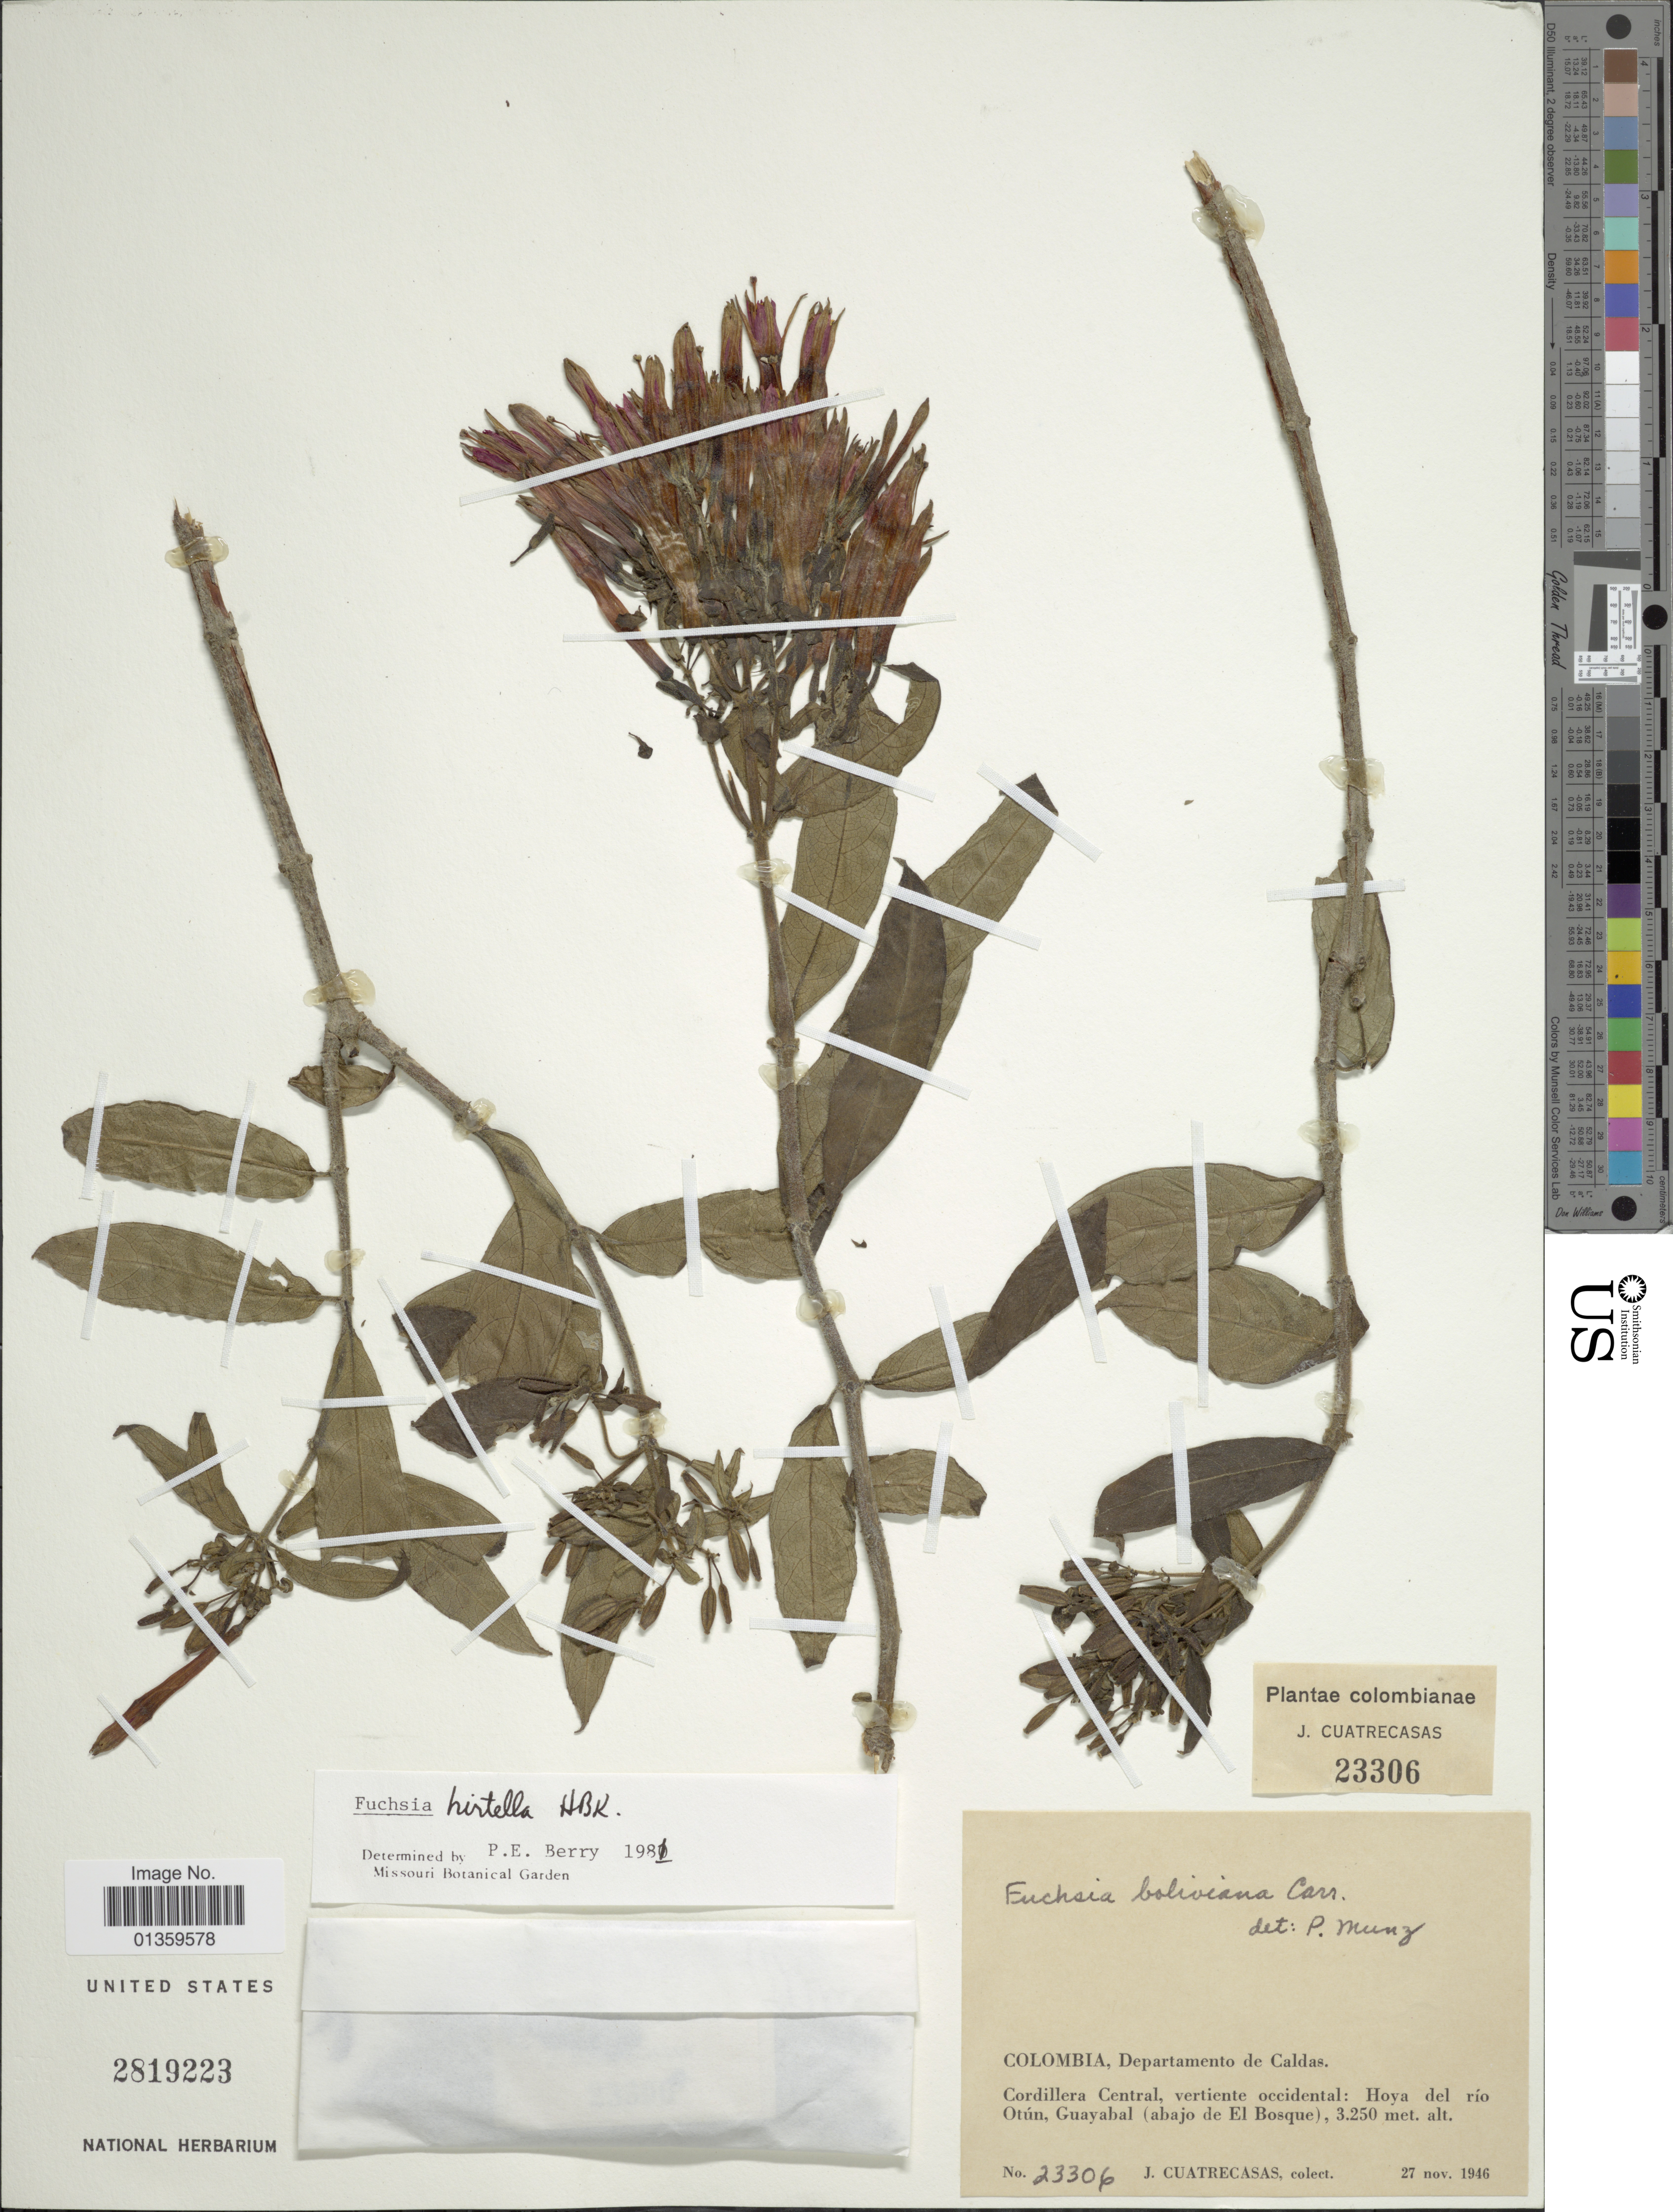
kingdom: Plantae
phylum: Tracheophyta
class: Magnoliopsida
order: Myrtales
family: Onagraceae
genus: Fuchsia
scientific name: Fuchsia hirtella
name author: Kunth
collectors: J. Cuatrecasas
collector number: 23306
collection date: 1946-11-27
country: Colombia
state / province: Caldas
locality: Cordillera Central, vertiente occidental: Hoya del río Otún, Guayabal (abajo de El Bosque)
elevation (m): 3250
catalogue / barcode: US 2819223